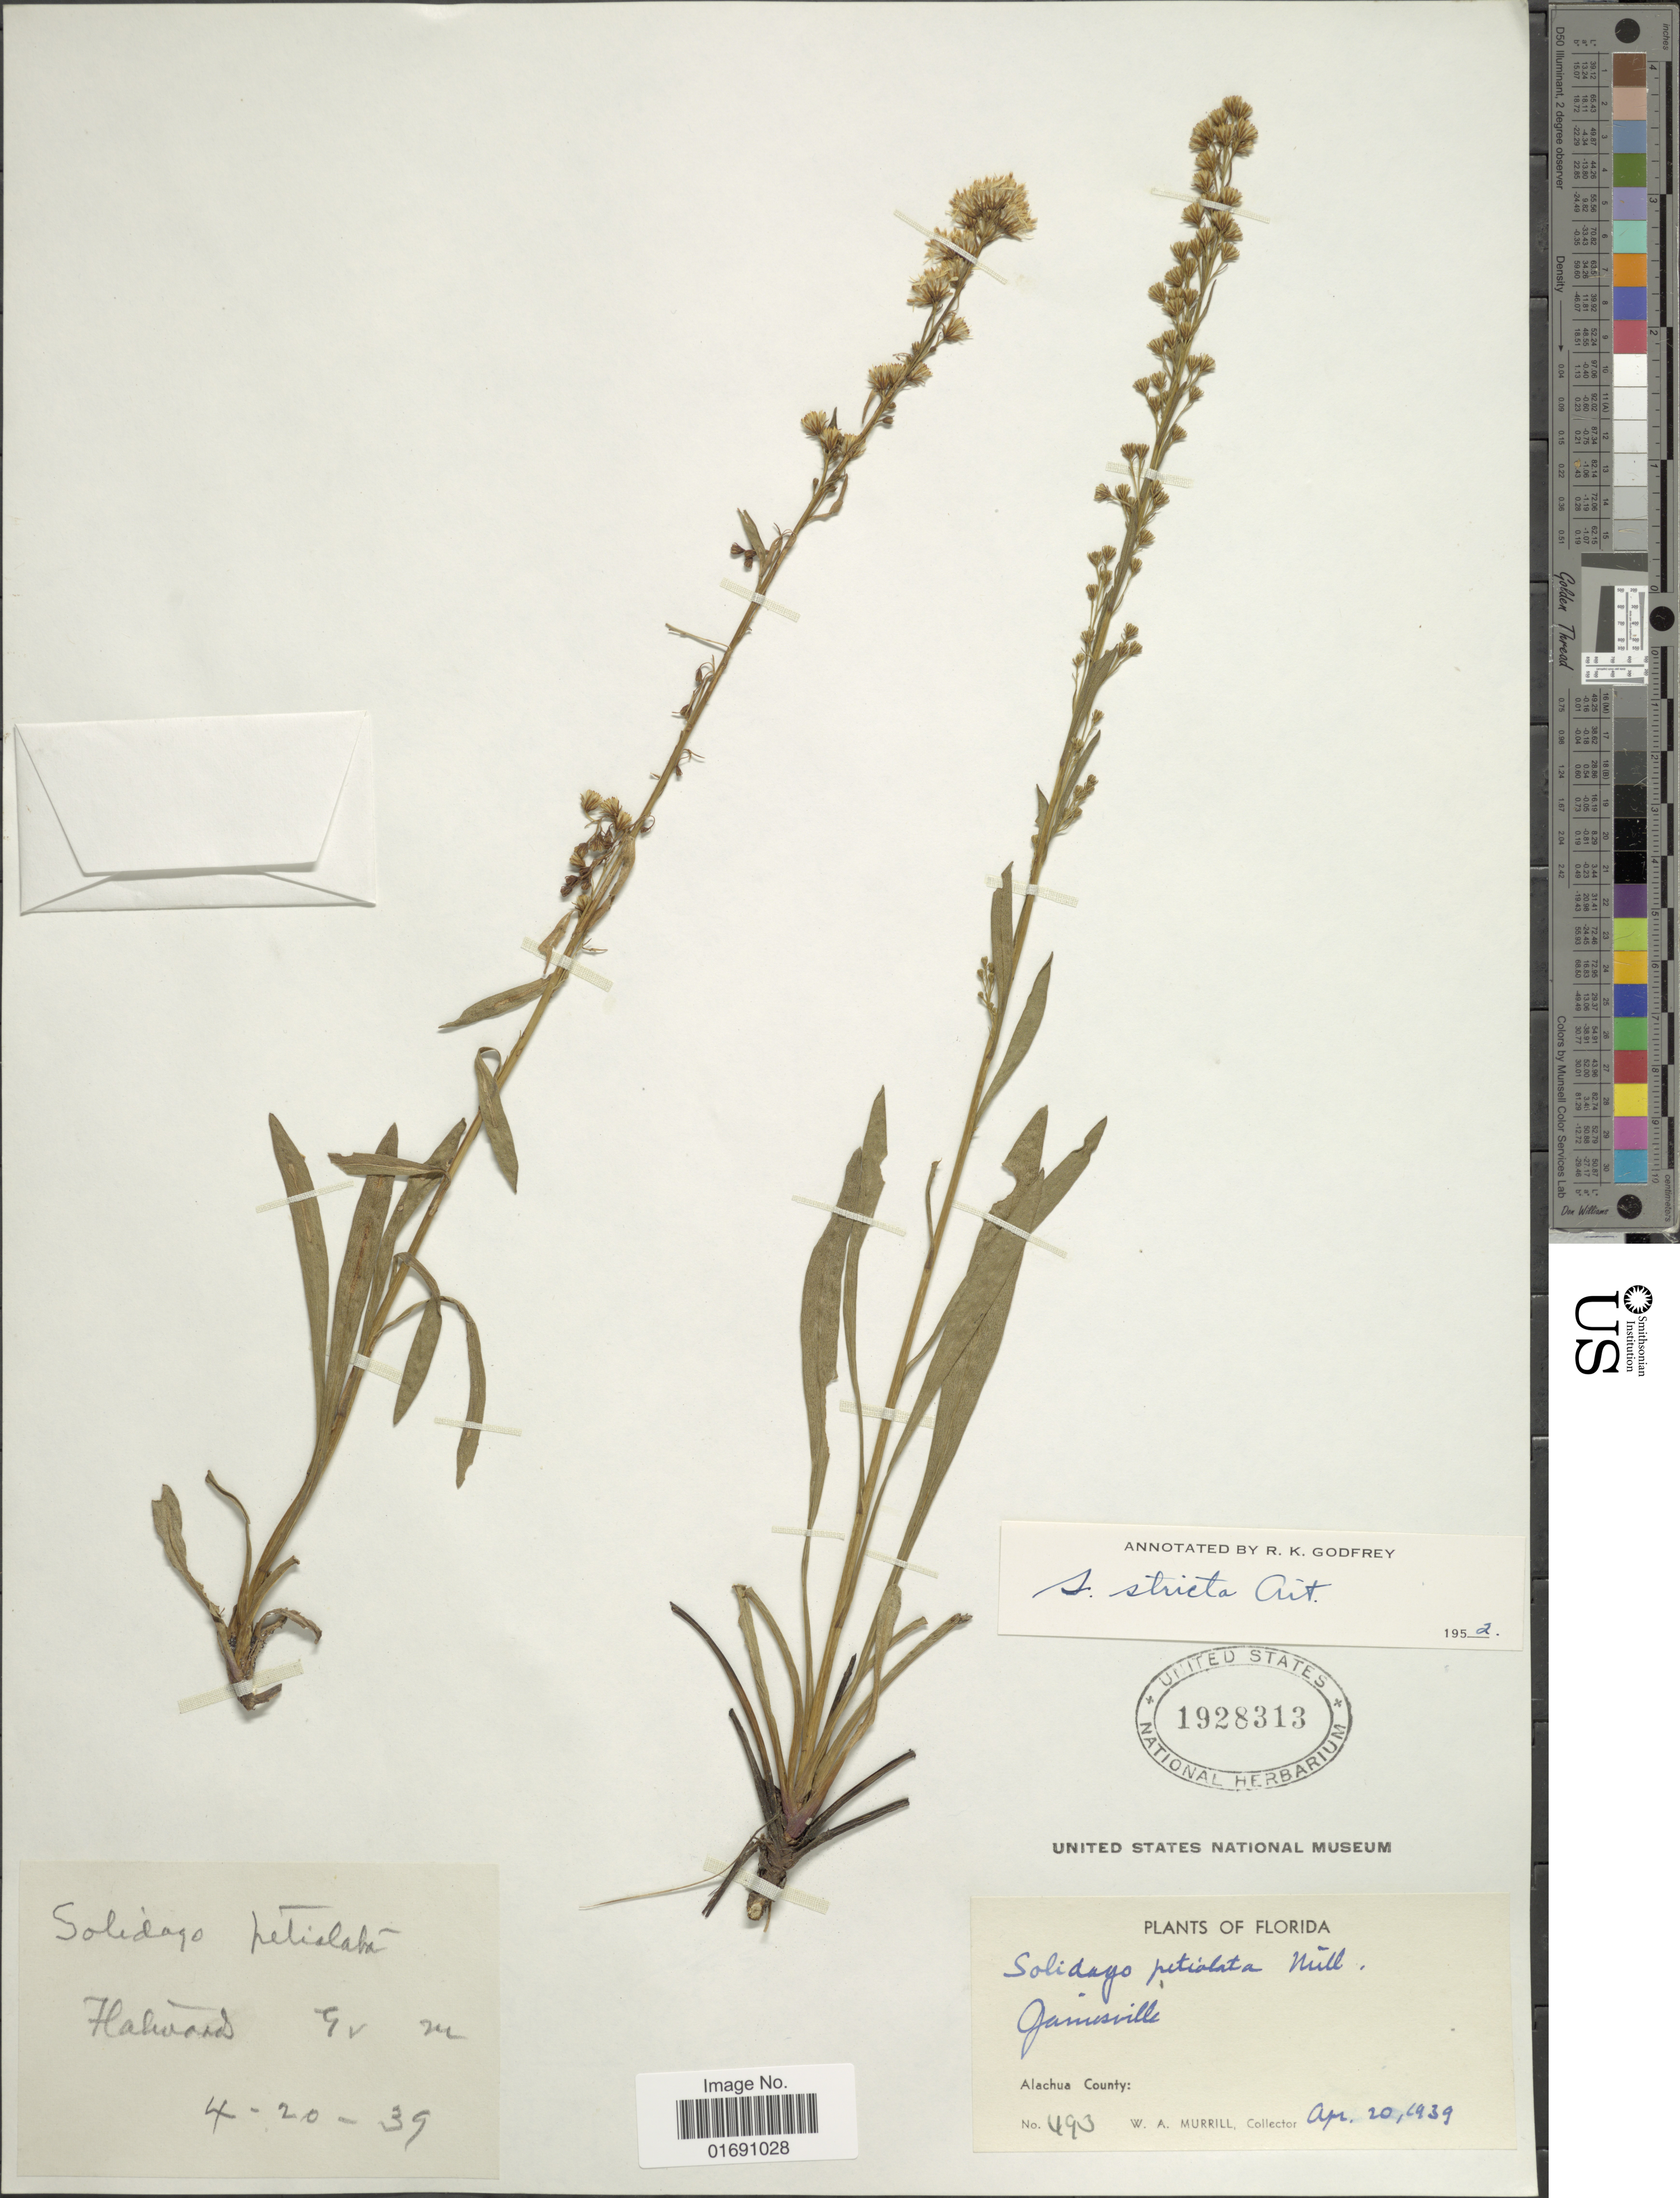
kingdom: Plantae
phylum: Tracheophyta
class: Magnoliopsida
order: Asterales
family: Asteraceae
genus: Solidago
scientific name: Solidago stricta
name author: Aiton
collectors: W. A. Murrill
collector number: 493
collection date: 1939-04-20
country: United States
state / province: Florida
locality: Gainsville, Alachua County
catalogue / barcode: US 1928313